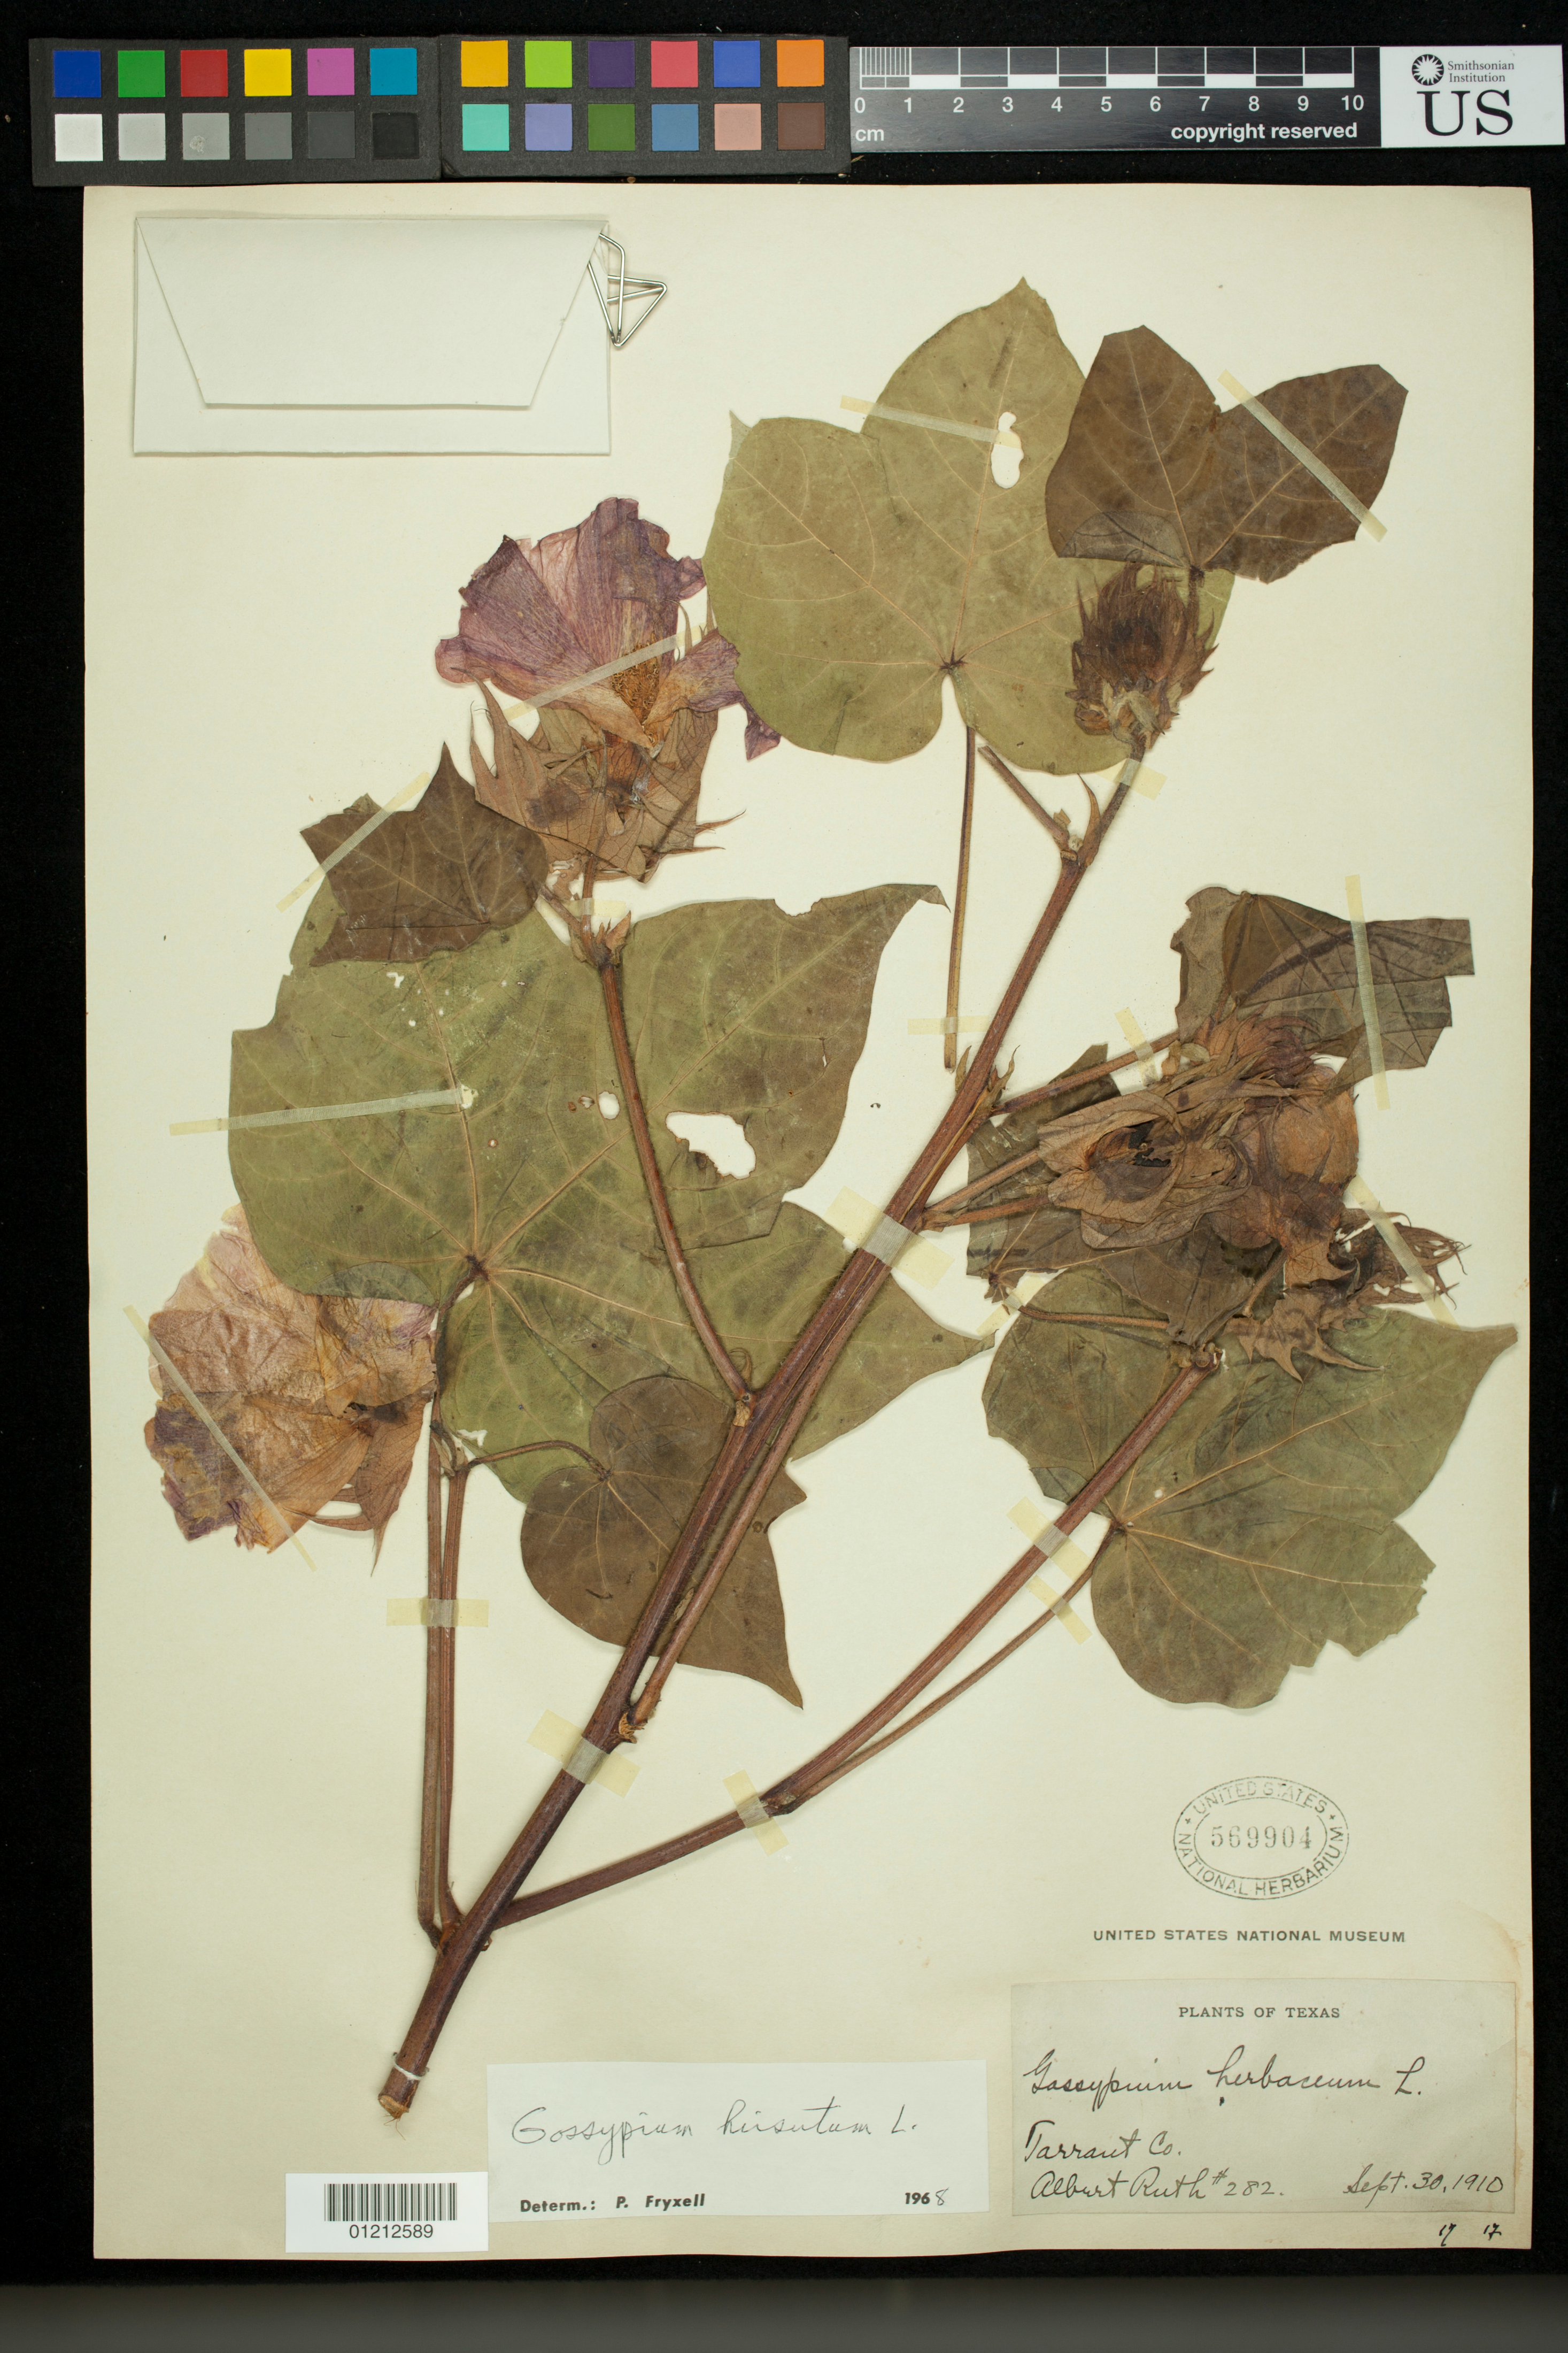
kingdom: Plantae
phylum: Tracheophyta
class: Magnoliopsida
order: Malvales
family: Malvaceae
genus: Gossypium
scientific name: Gossypium hirsutum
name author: L.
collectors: A. Ruth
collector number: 282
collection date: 1910-09-30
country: United States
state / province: Texas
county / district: Tarrant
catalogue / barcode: US 569904